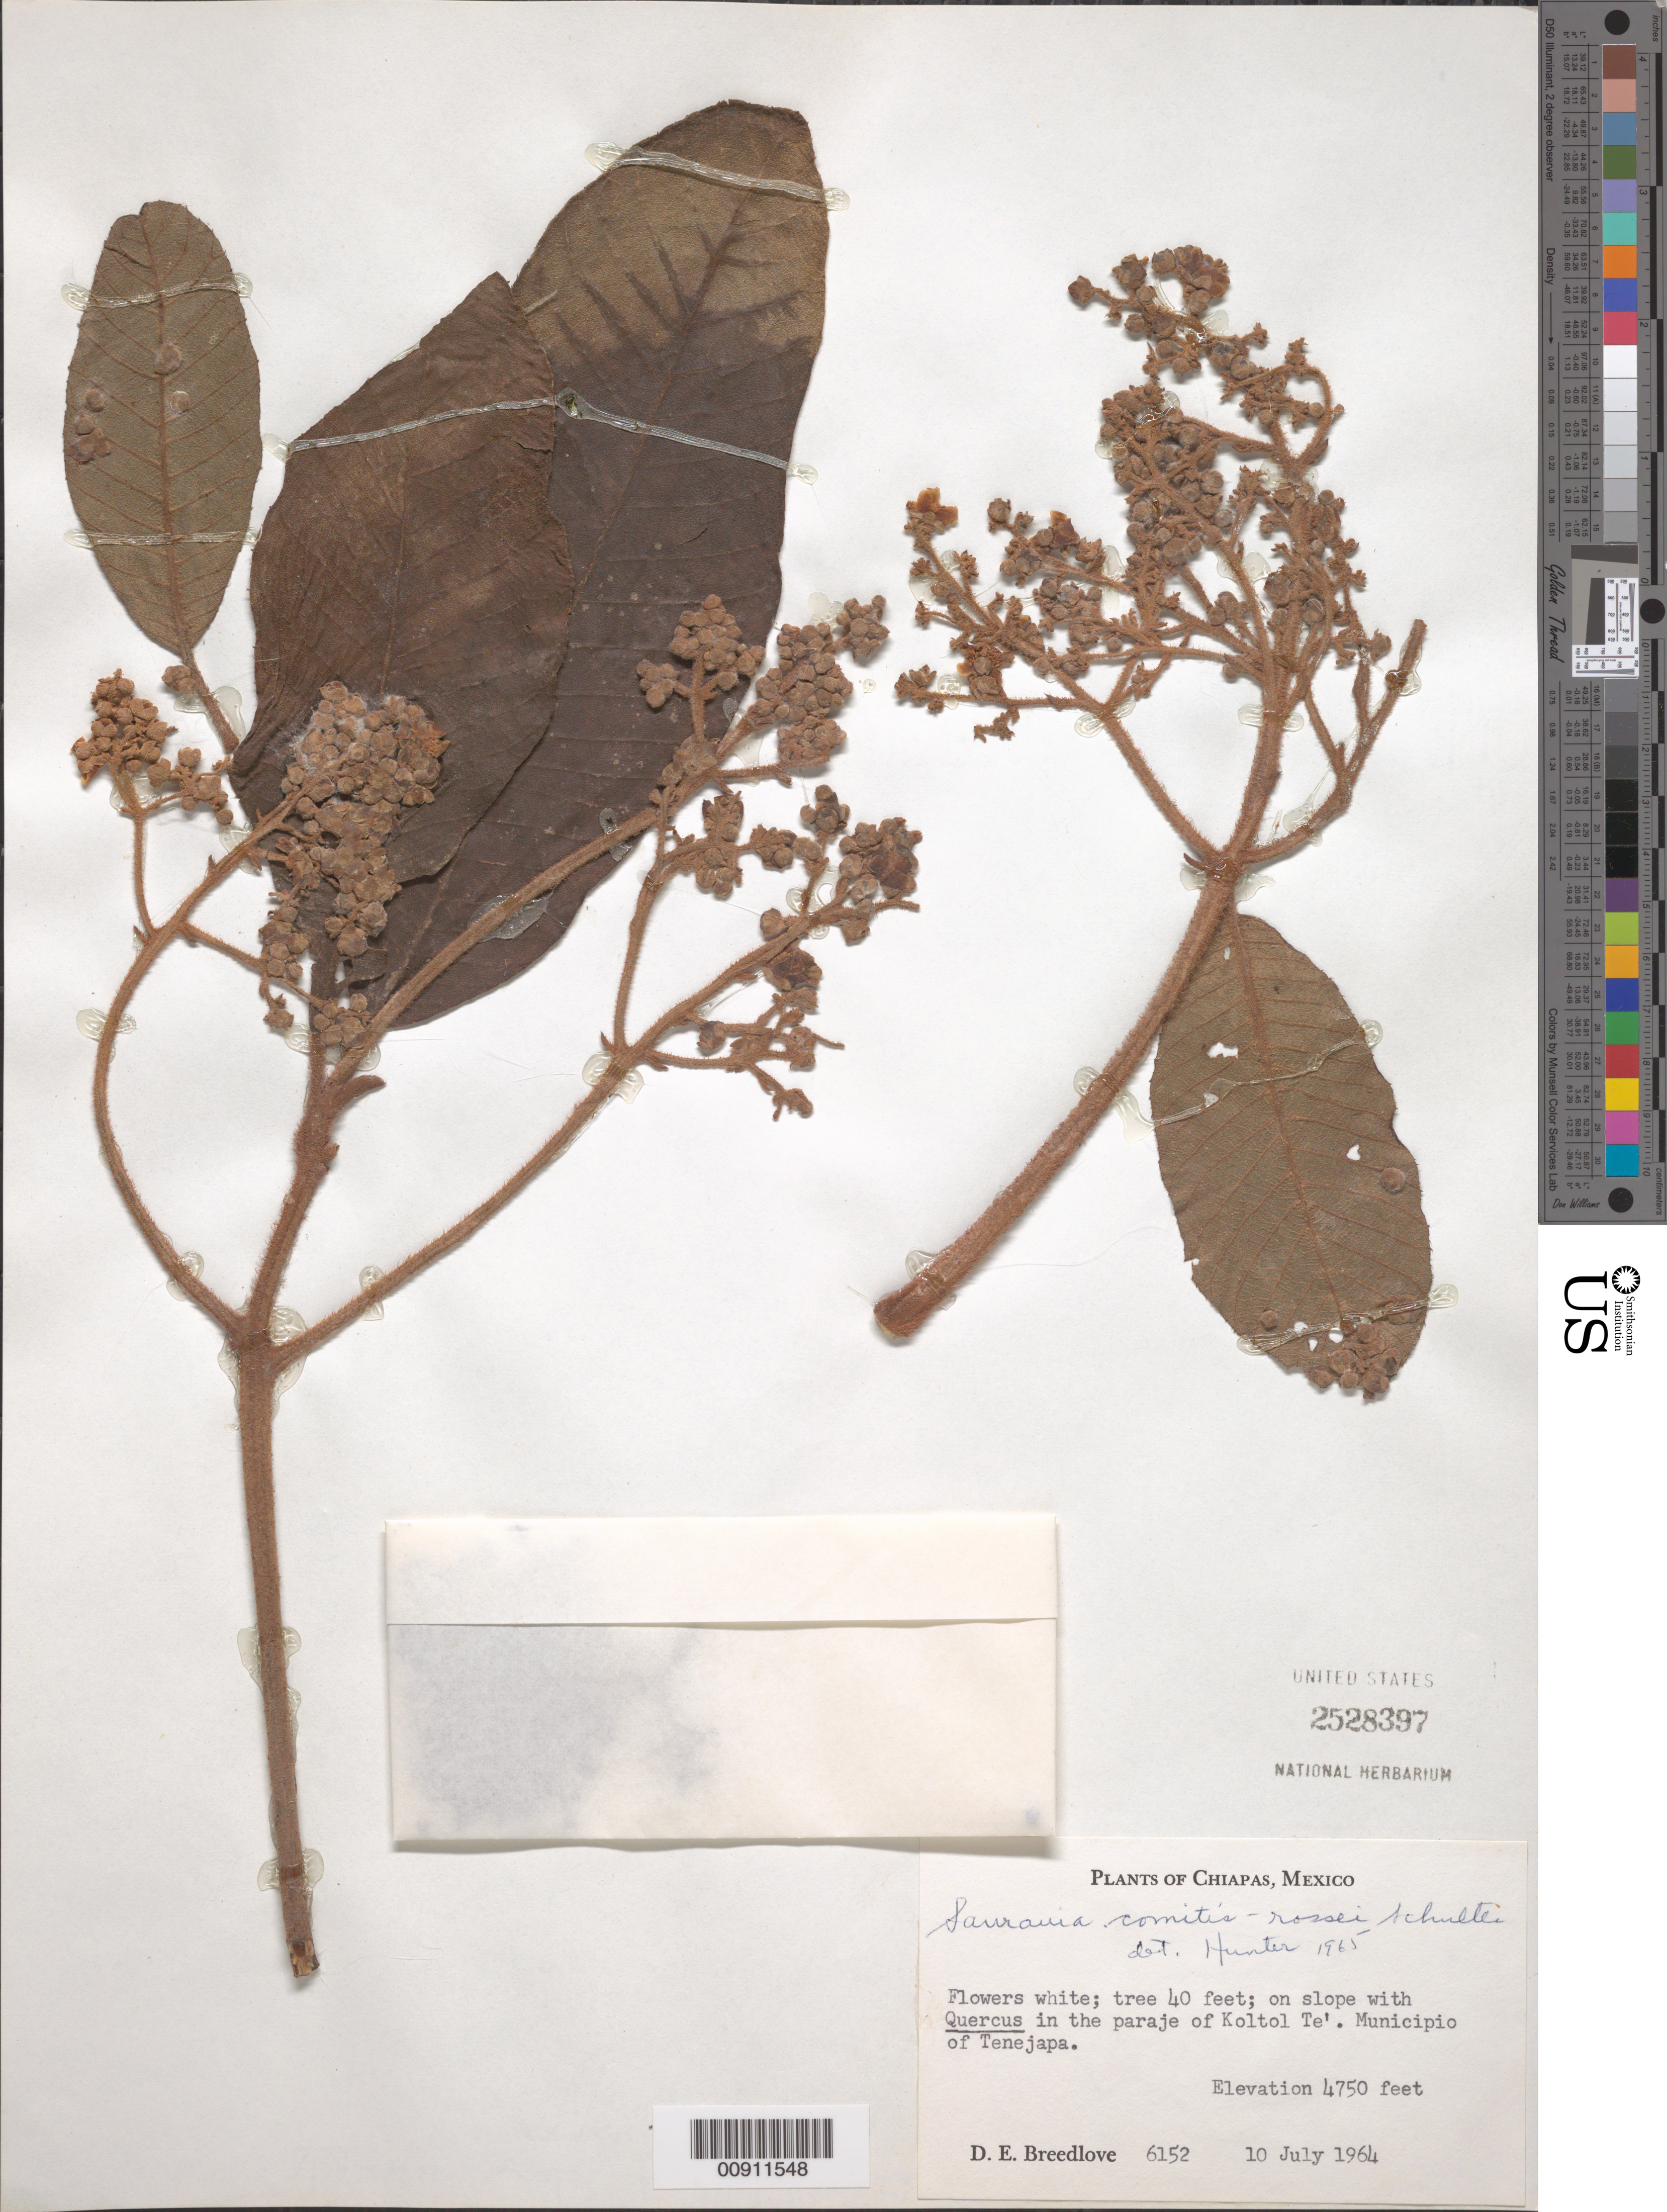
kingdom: Plantae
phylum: Tracheophyta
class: Magnoliopsida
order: Ericales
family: Actinidiaceae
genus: Saurauia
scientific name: Saurauia comitis-rosea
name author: Schult.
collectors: D. E. Breedlove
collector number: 6152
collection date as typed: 10 Jul 1964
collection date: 1964-07-10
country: Mexico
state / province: Chiapas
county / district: Tenejapa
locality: In the paraje of Koltol Te'. Municipio of Tenejapa, Chiapas.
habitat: Slope with Quercus.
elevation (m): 1448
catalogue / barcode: US 2528397